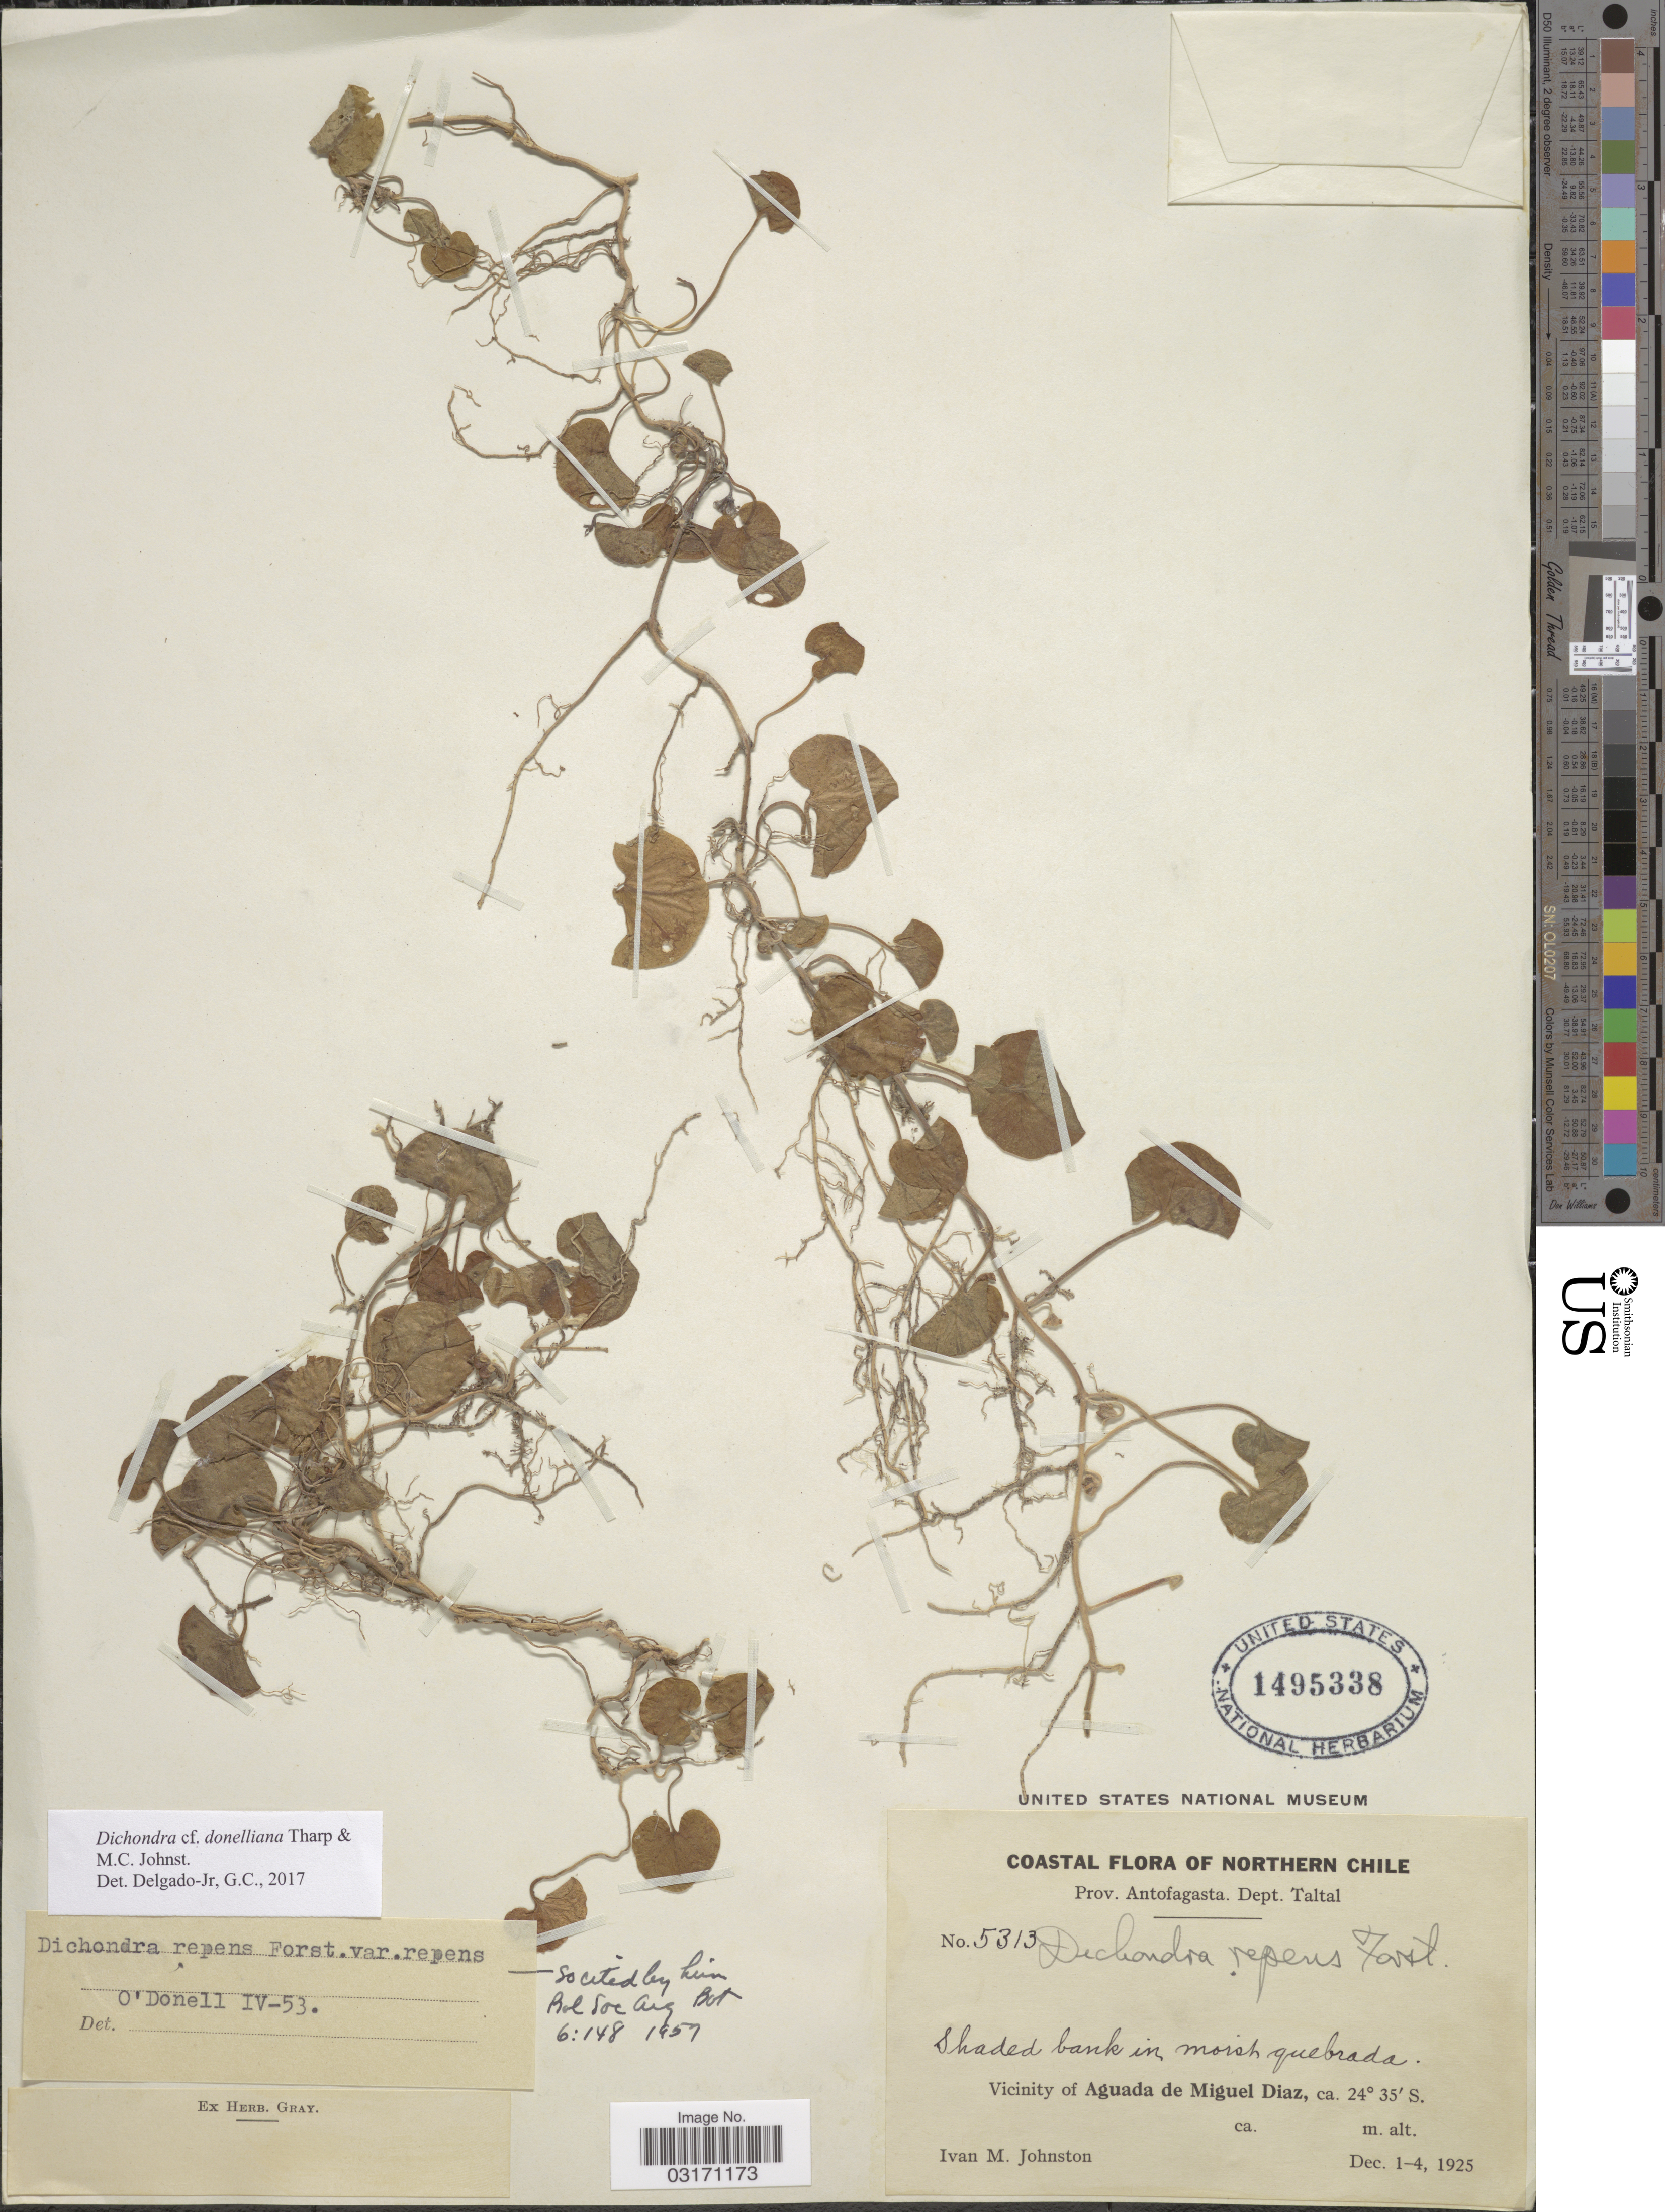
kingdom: Plantae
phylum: Tracheophyta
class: Magnoliopsida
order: Solanales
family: Convolvulaceae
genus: Dichondra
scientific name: Dichondra donelliana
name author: Tharp & M.C. Johnst.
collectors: I.M. Johnston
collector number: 5313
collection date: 1925-12-01/1925-12-04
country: Chile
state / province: Antofagasta (II)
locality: Prof. Antofagasta, Dept. Taltal. Coastal of Northern Chile. Vicinity of Aguada de Miguel Diaz.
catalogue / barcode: US 1495338